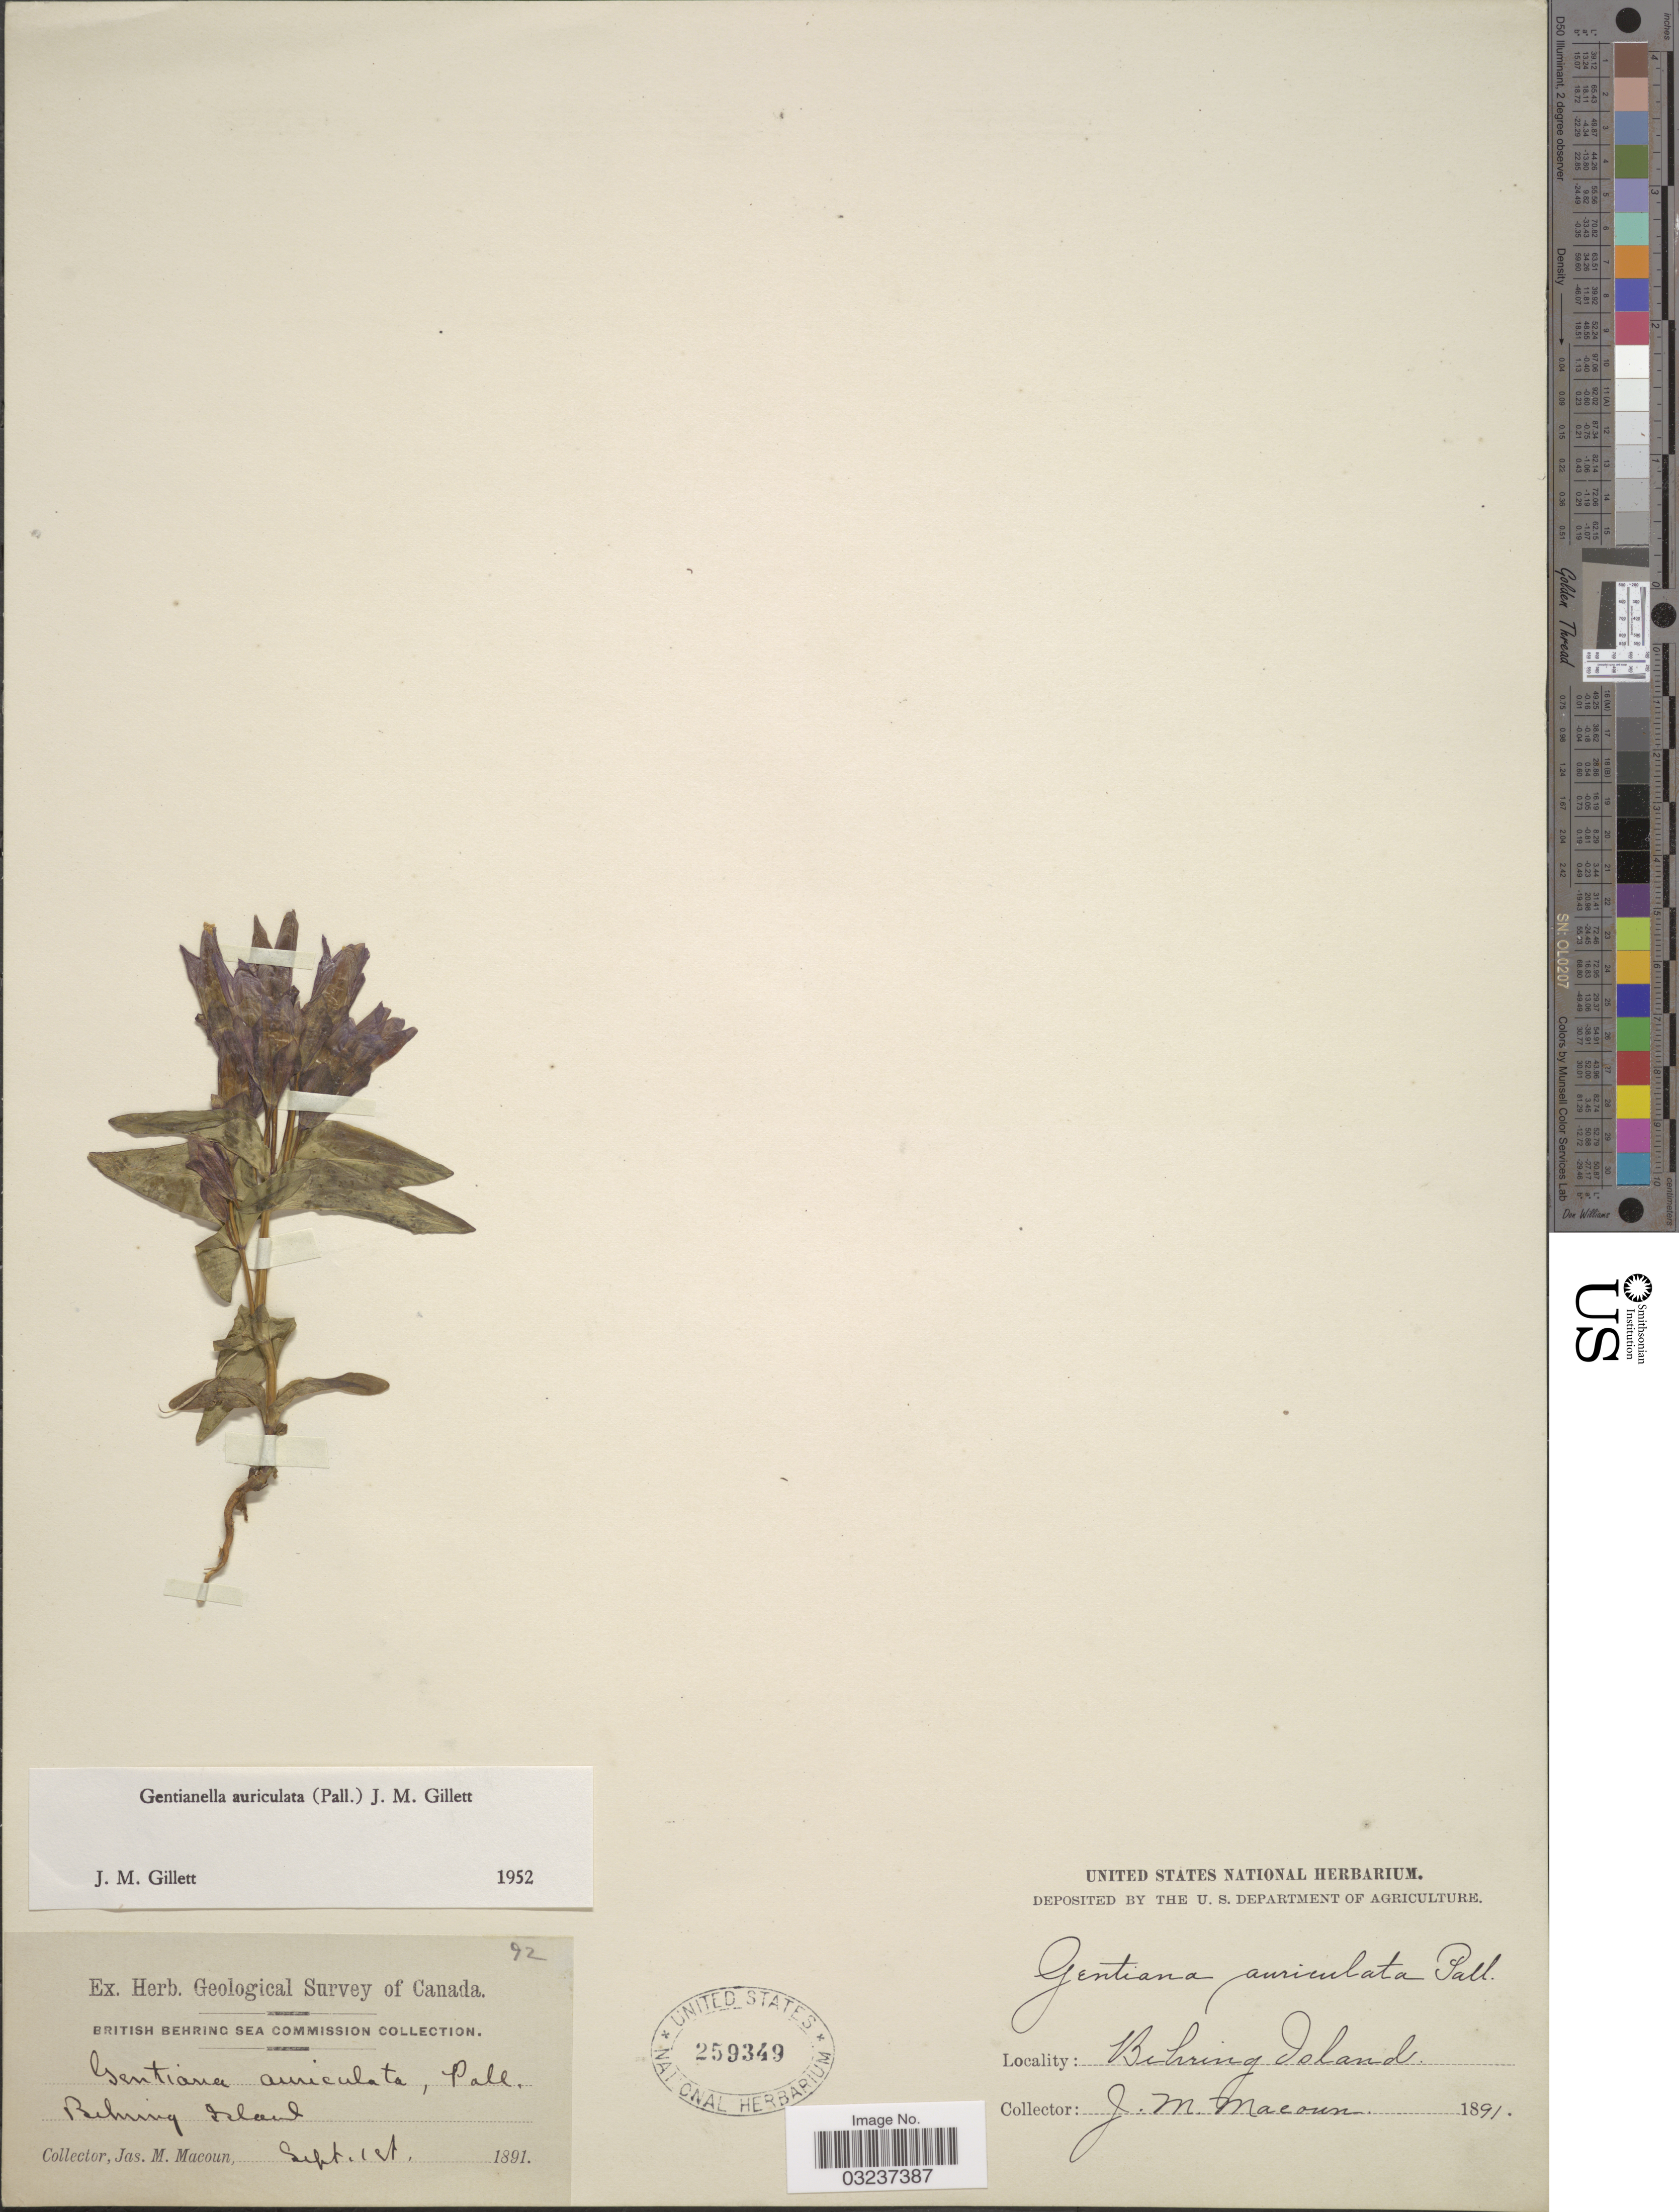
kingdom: Plantae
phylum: Tracheophyta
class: Magnoliopsida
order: Gentianales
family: Gentianaceae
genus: Gentianella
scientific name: Gentianella auriculata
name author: (Pall.) J.M. Gillett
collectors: J. M. Macoun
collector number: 92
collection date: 1891-09-01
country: United States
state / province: Alaska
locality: Behring Island.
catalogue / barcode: US 259349